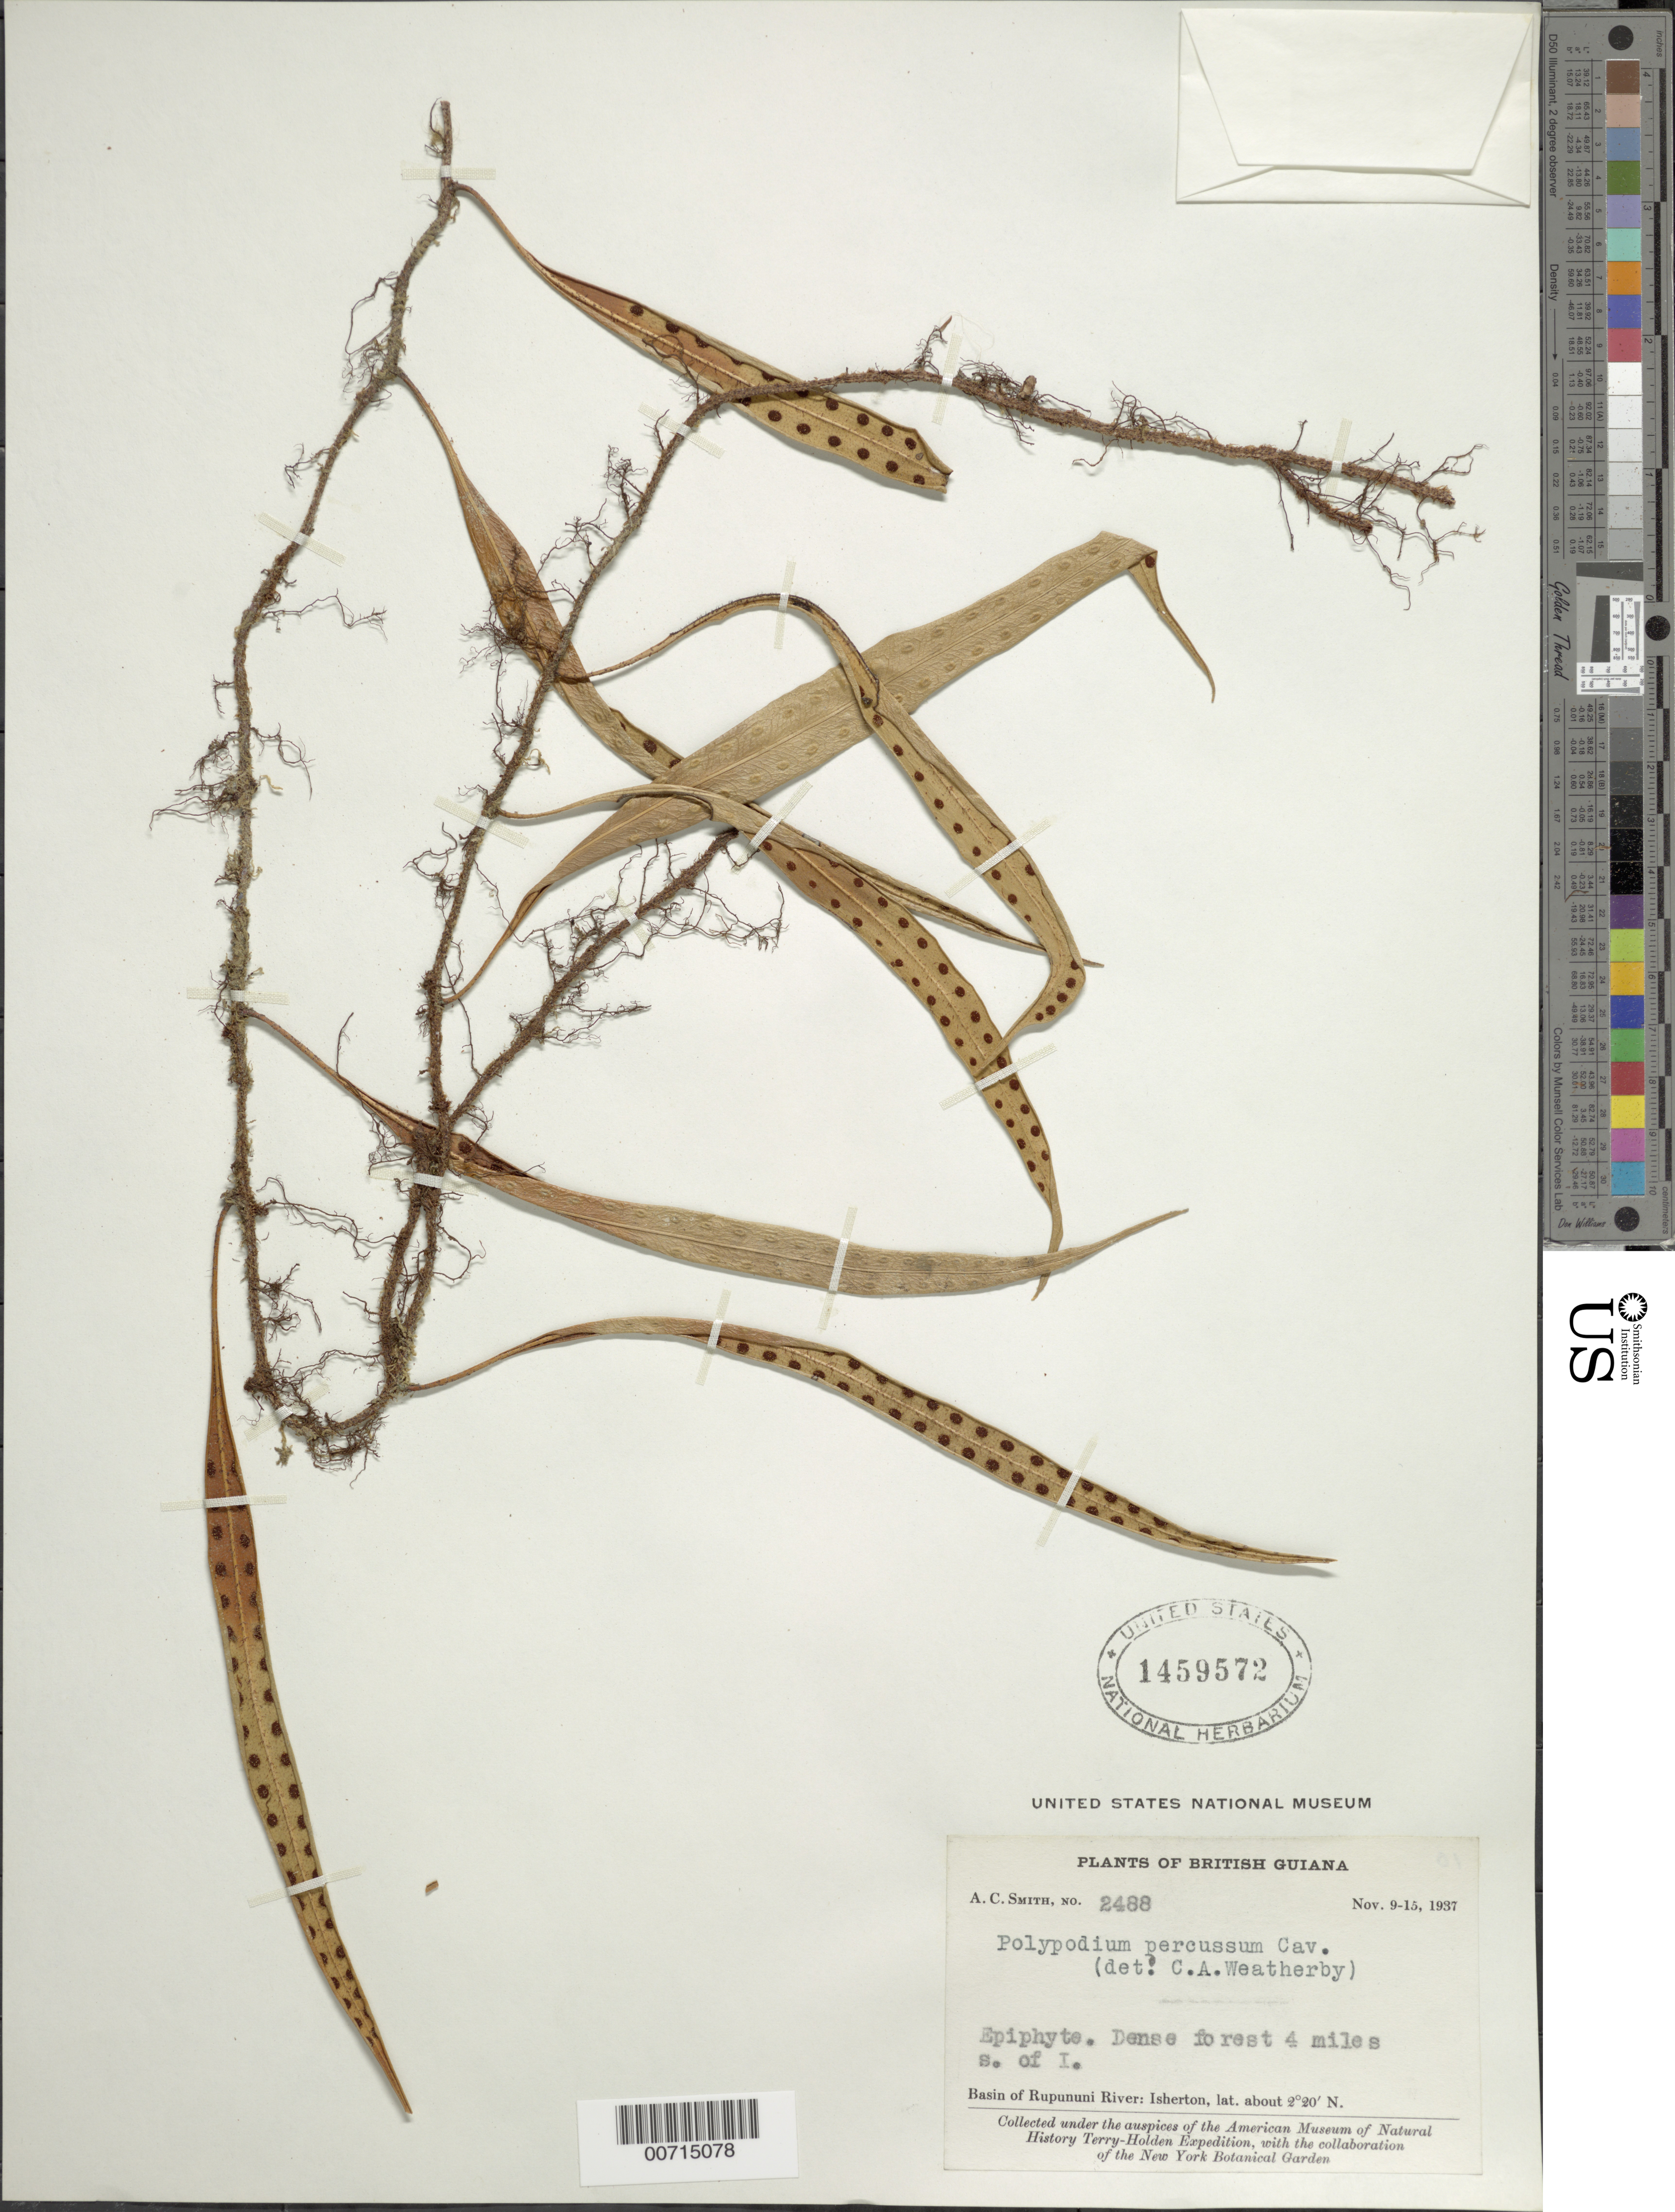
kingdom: Plantae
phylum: Tracheophyta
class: Polypodiopsida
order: Polypodiales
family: Polypodiaceae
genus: Microgramma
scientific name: Microgramma percussa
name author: (Cav.) de la Sota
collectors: A. C. Smith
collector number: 2488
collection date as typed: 9-Nov-37 to 15-Nov-37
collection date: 1937-11-09/1937-11-15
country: Guyana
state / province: U. Takutu-U. Essequibo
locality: Isherton, 4 mi. S of, basin of Rupununi R.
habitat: Dense forest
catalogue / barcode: US 1459572